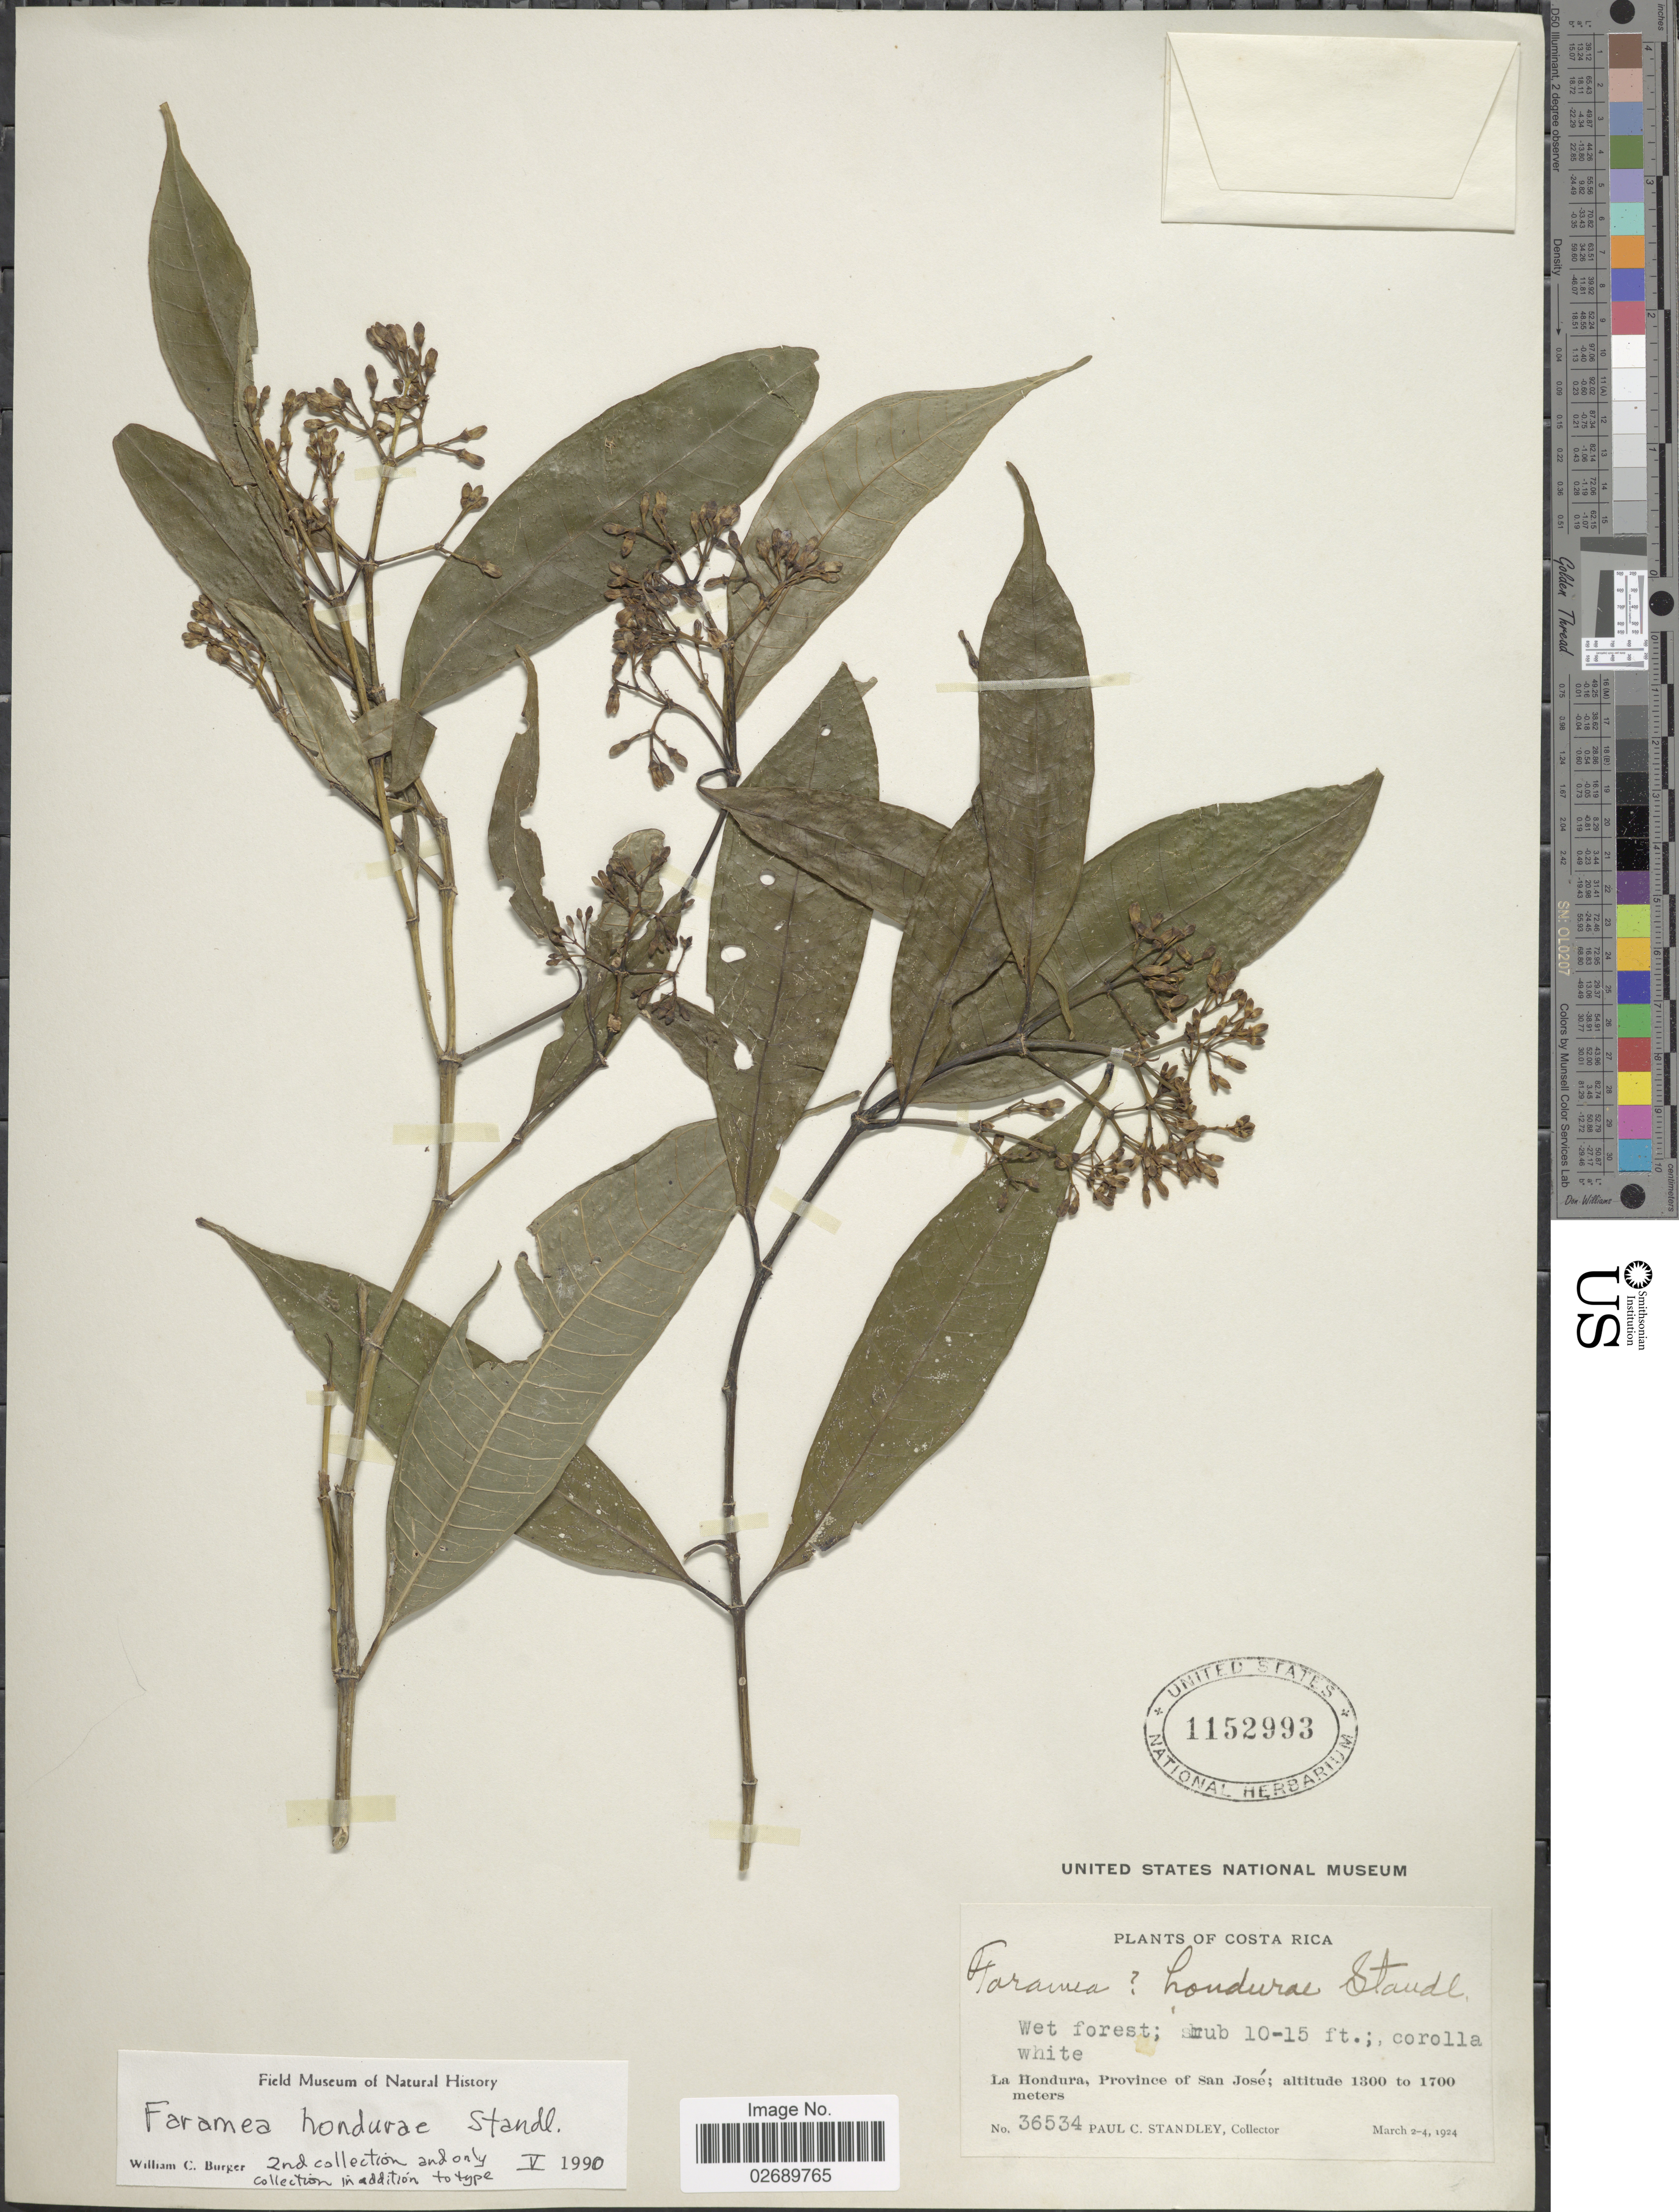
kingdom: Plantae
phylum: Tracheophyta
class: Magnoliopsida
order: Gentianales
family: Rubiaceae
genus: Faramea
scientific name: Faramea hondurae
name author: Standl.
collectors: P. C. Standley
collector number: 36534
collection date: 1924-03-02/1924-03-04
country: Costa Rica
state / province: San José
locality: La Hondura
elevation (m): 1300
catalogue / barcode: US 1152993